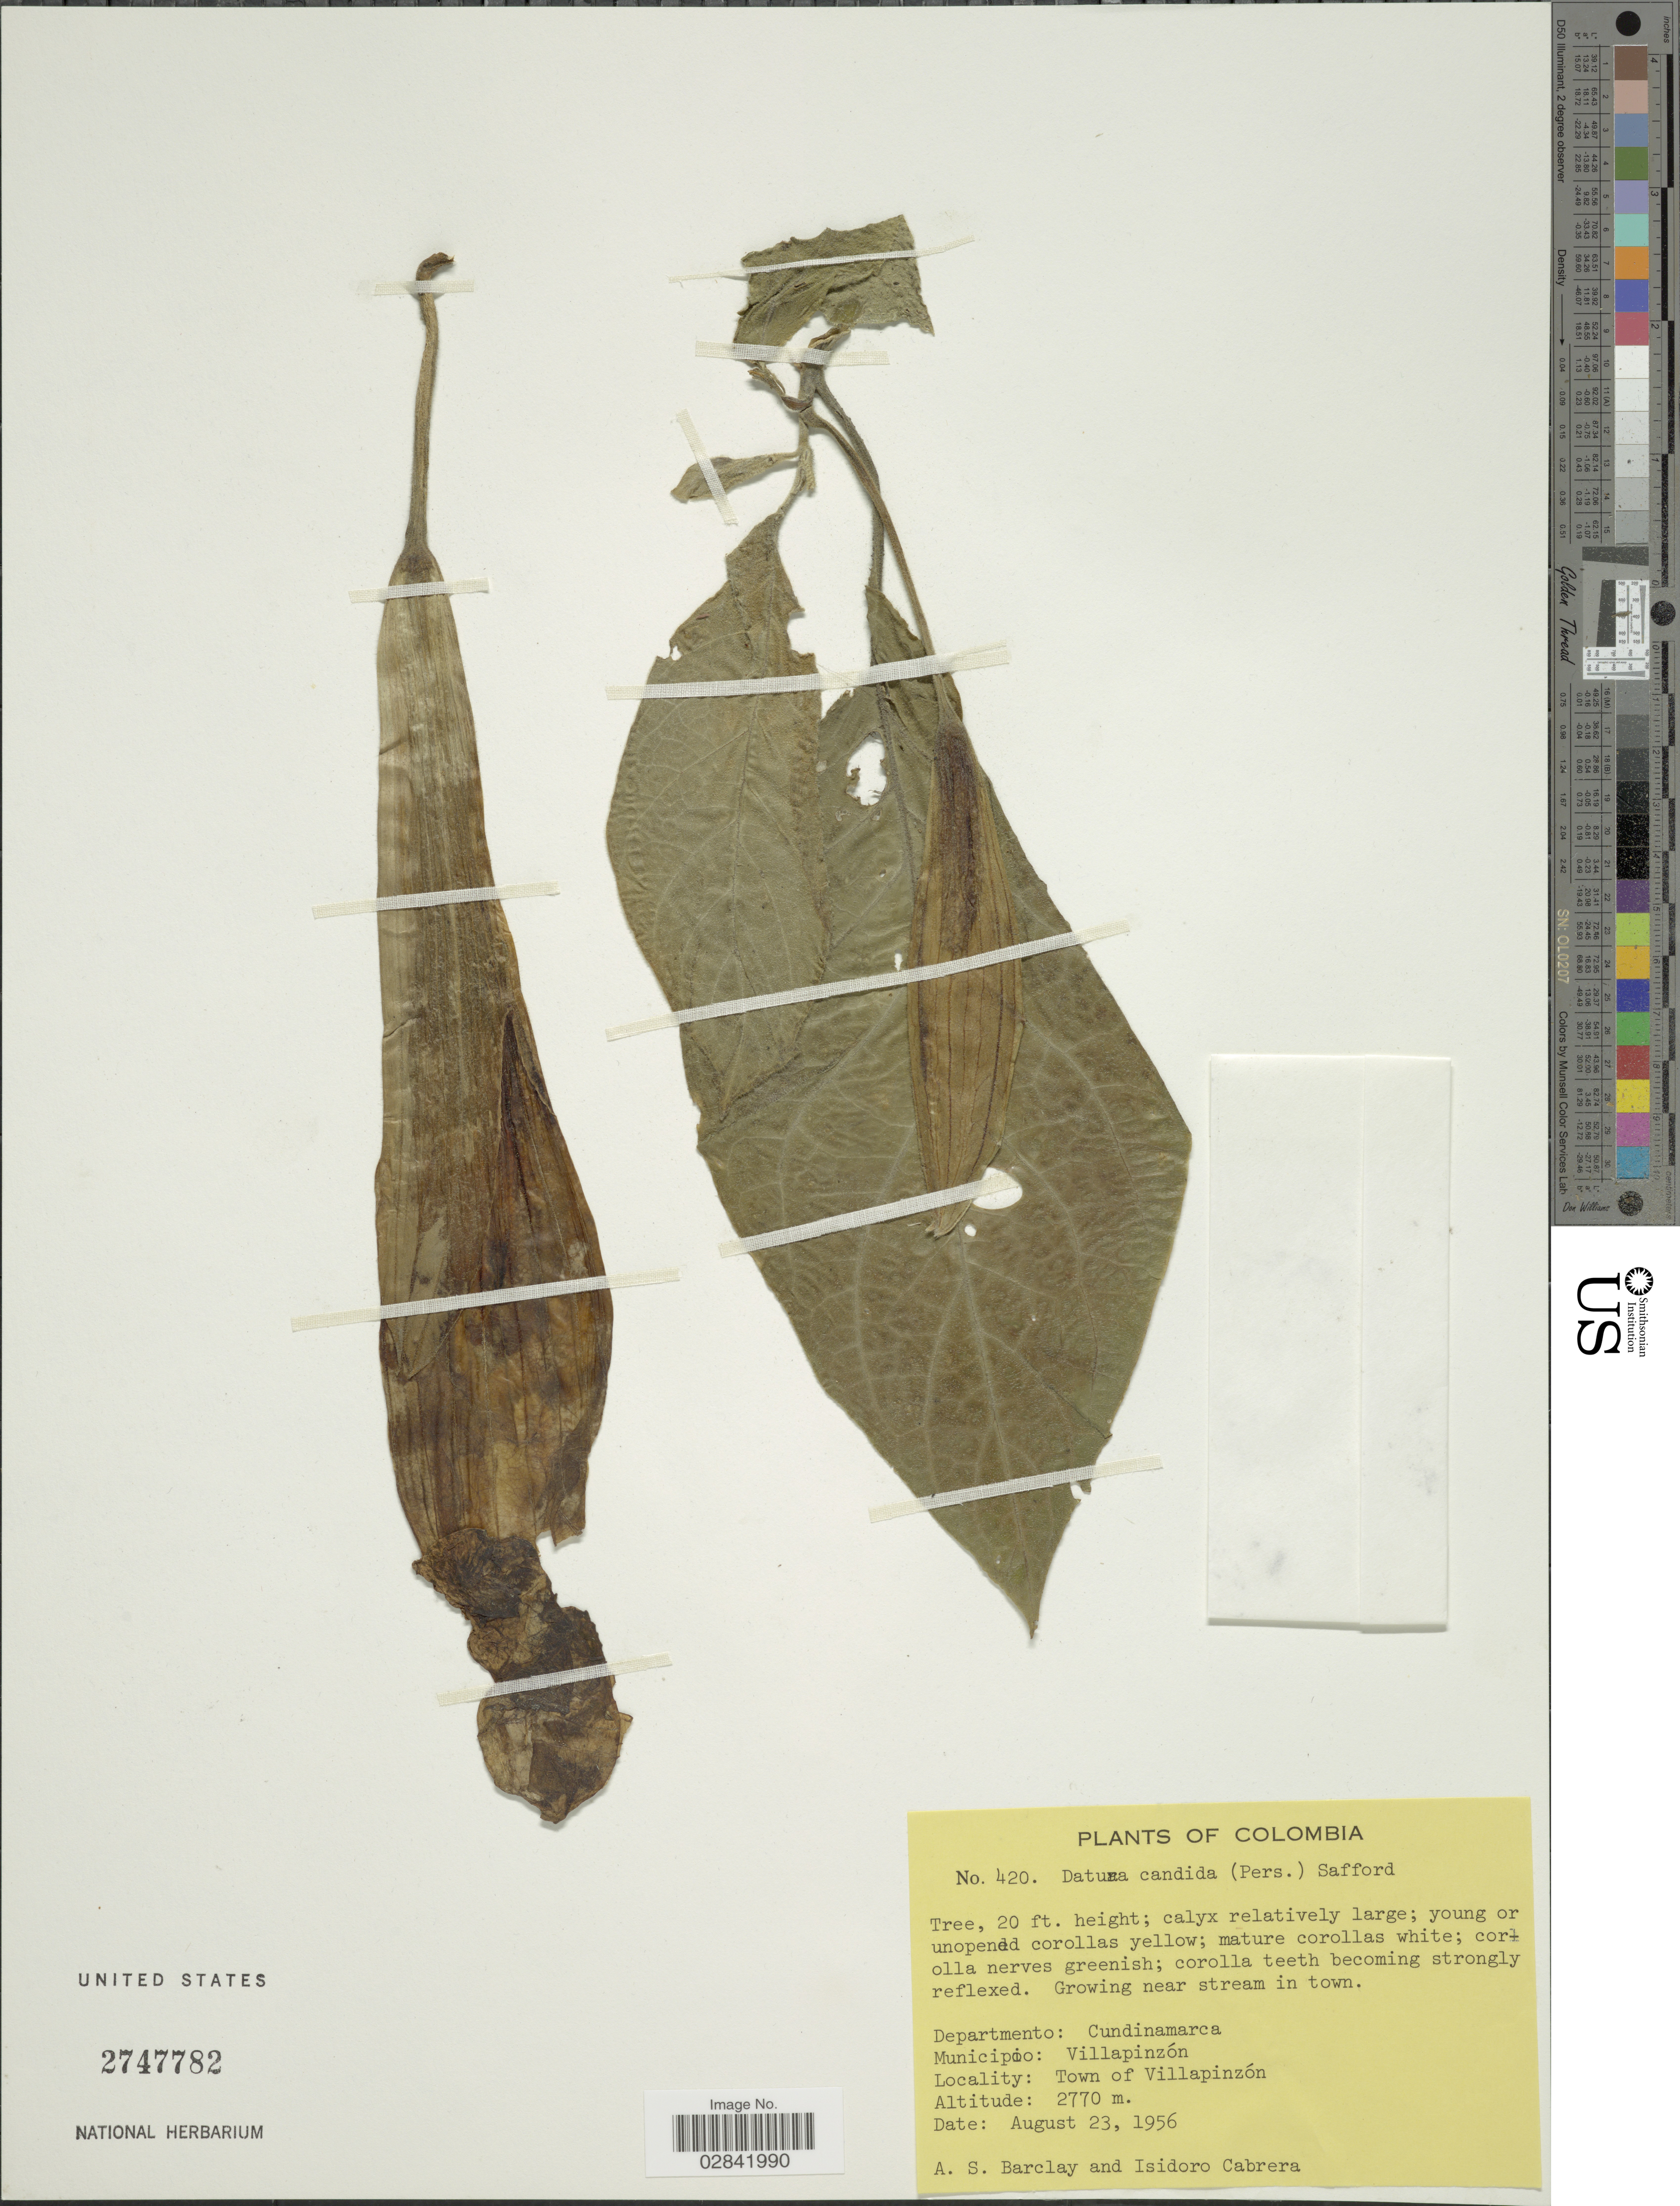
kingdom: Plantae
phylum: Tracheophyta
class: Magnoliopsida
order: Solanales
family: Solanaceae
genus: Brugmansia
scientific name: Brugmansia x candida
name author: Pers.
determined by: (US) Smithsonian Institution - National Museum of Natural History - Department of Botany (UNITED STATES)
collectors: A. S. Barclay & I. Cabrera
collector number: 420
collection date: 1956-08-23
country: Colombia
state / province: Cundinamarca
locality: Departmento: Cundinamarca, Municipio: Villapinzón. Town of Villapinzón.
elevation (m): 2770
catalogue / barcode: US 2747782